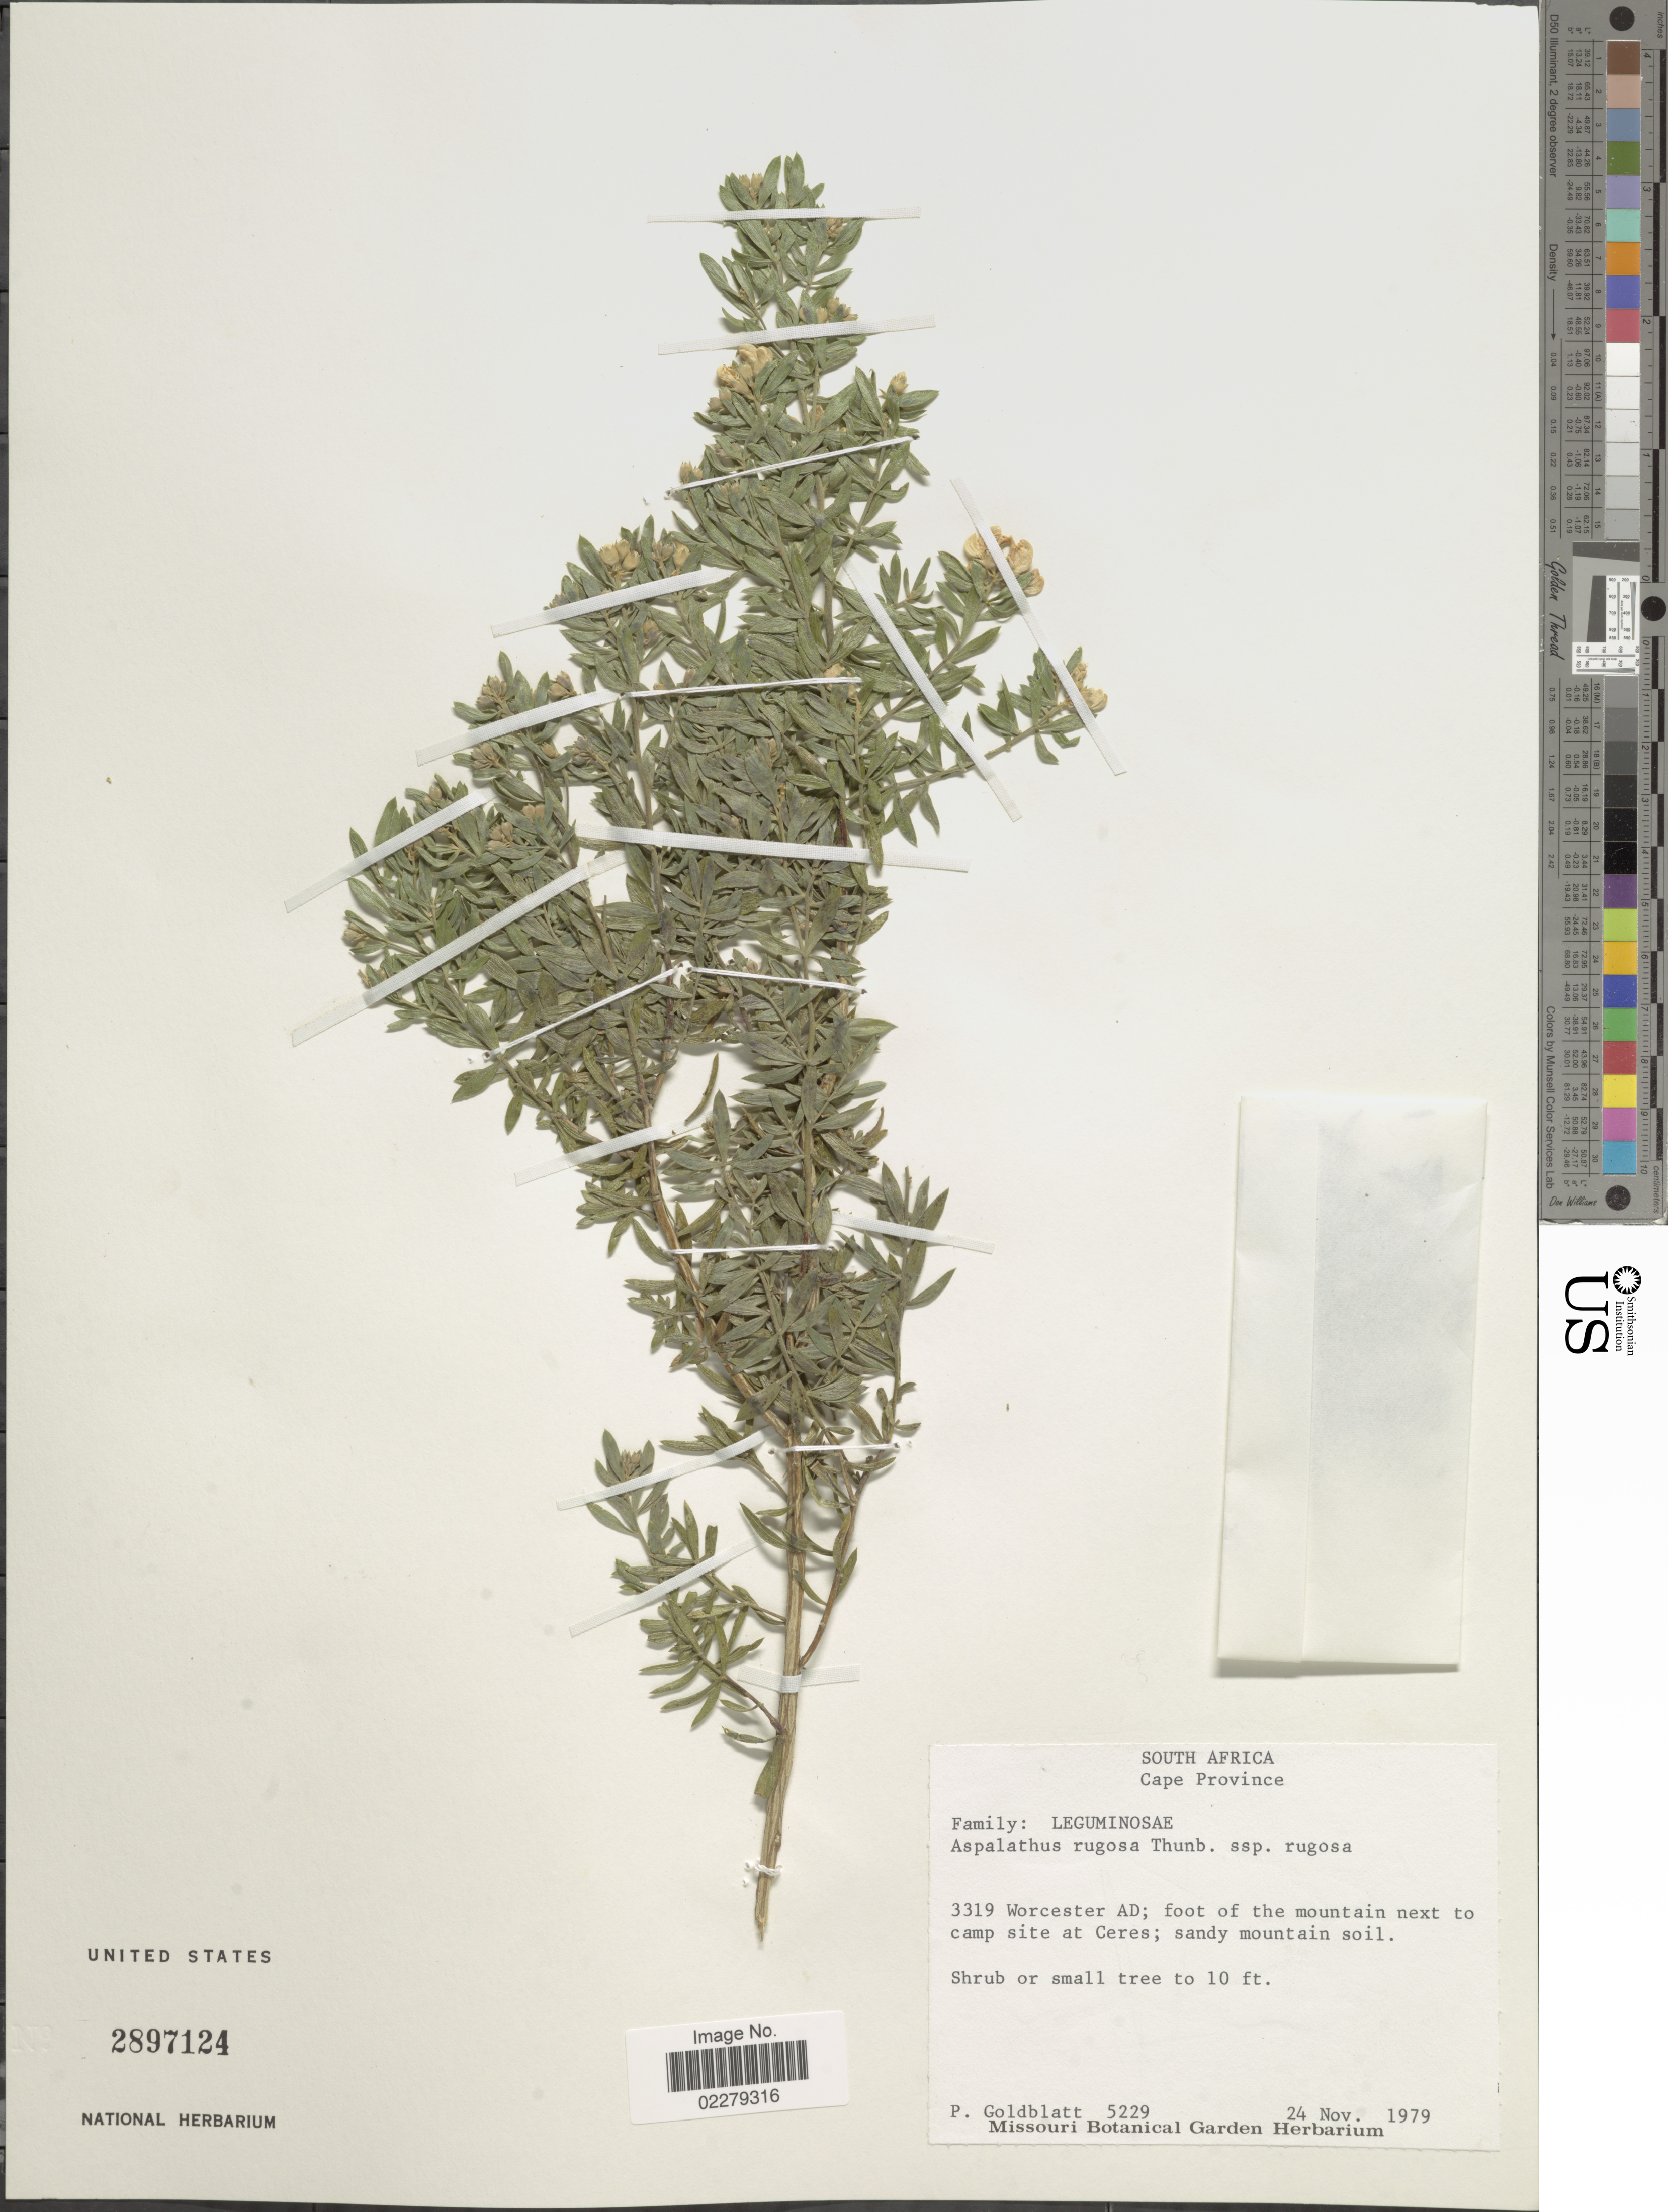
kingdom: Plantae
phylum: Tracheophyta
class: Magnoliopsida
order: Fabales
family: Fabaceae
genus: Aspalathus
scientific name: Aspalathus rugosa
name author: Thunb.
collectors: P. Goldblatt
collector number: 5229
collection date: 1979-11-24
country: South Africa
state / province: Western Cape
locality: Worcester AD; foot of the mountain next to camp site at Ceres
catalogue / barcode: US 2897124